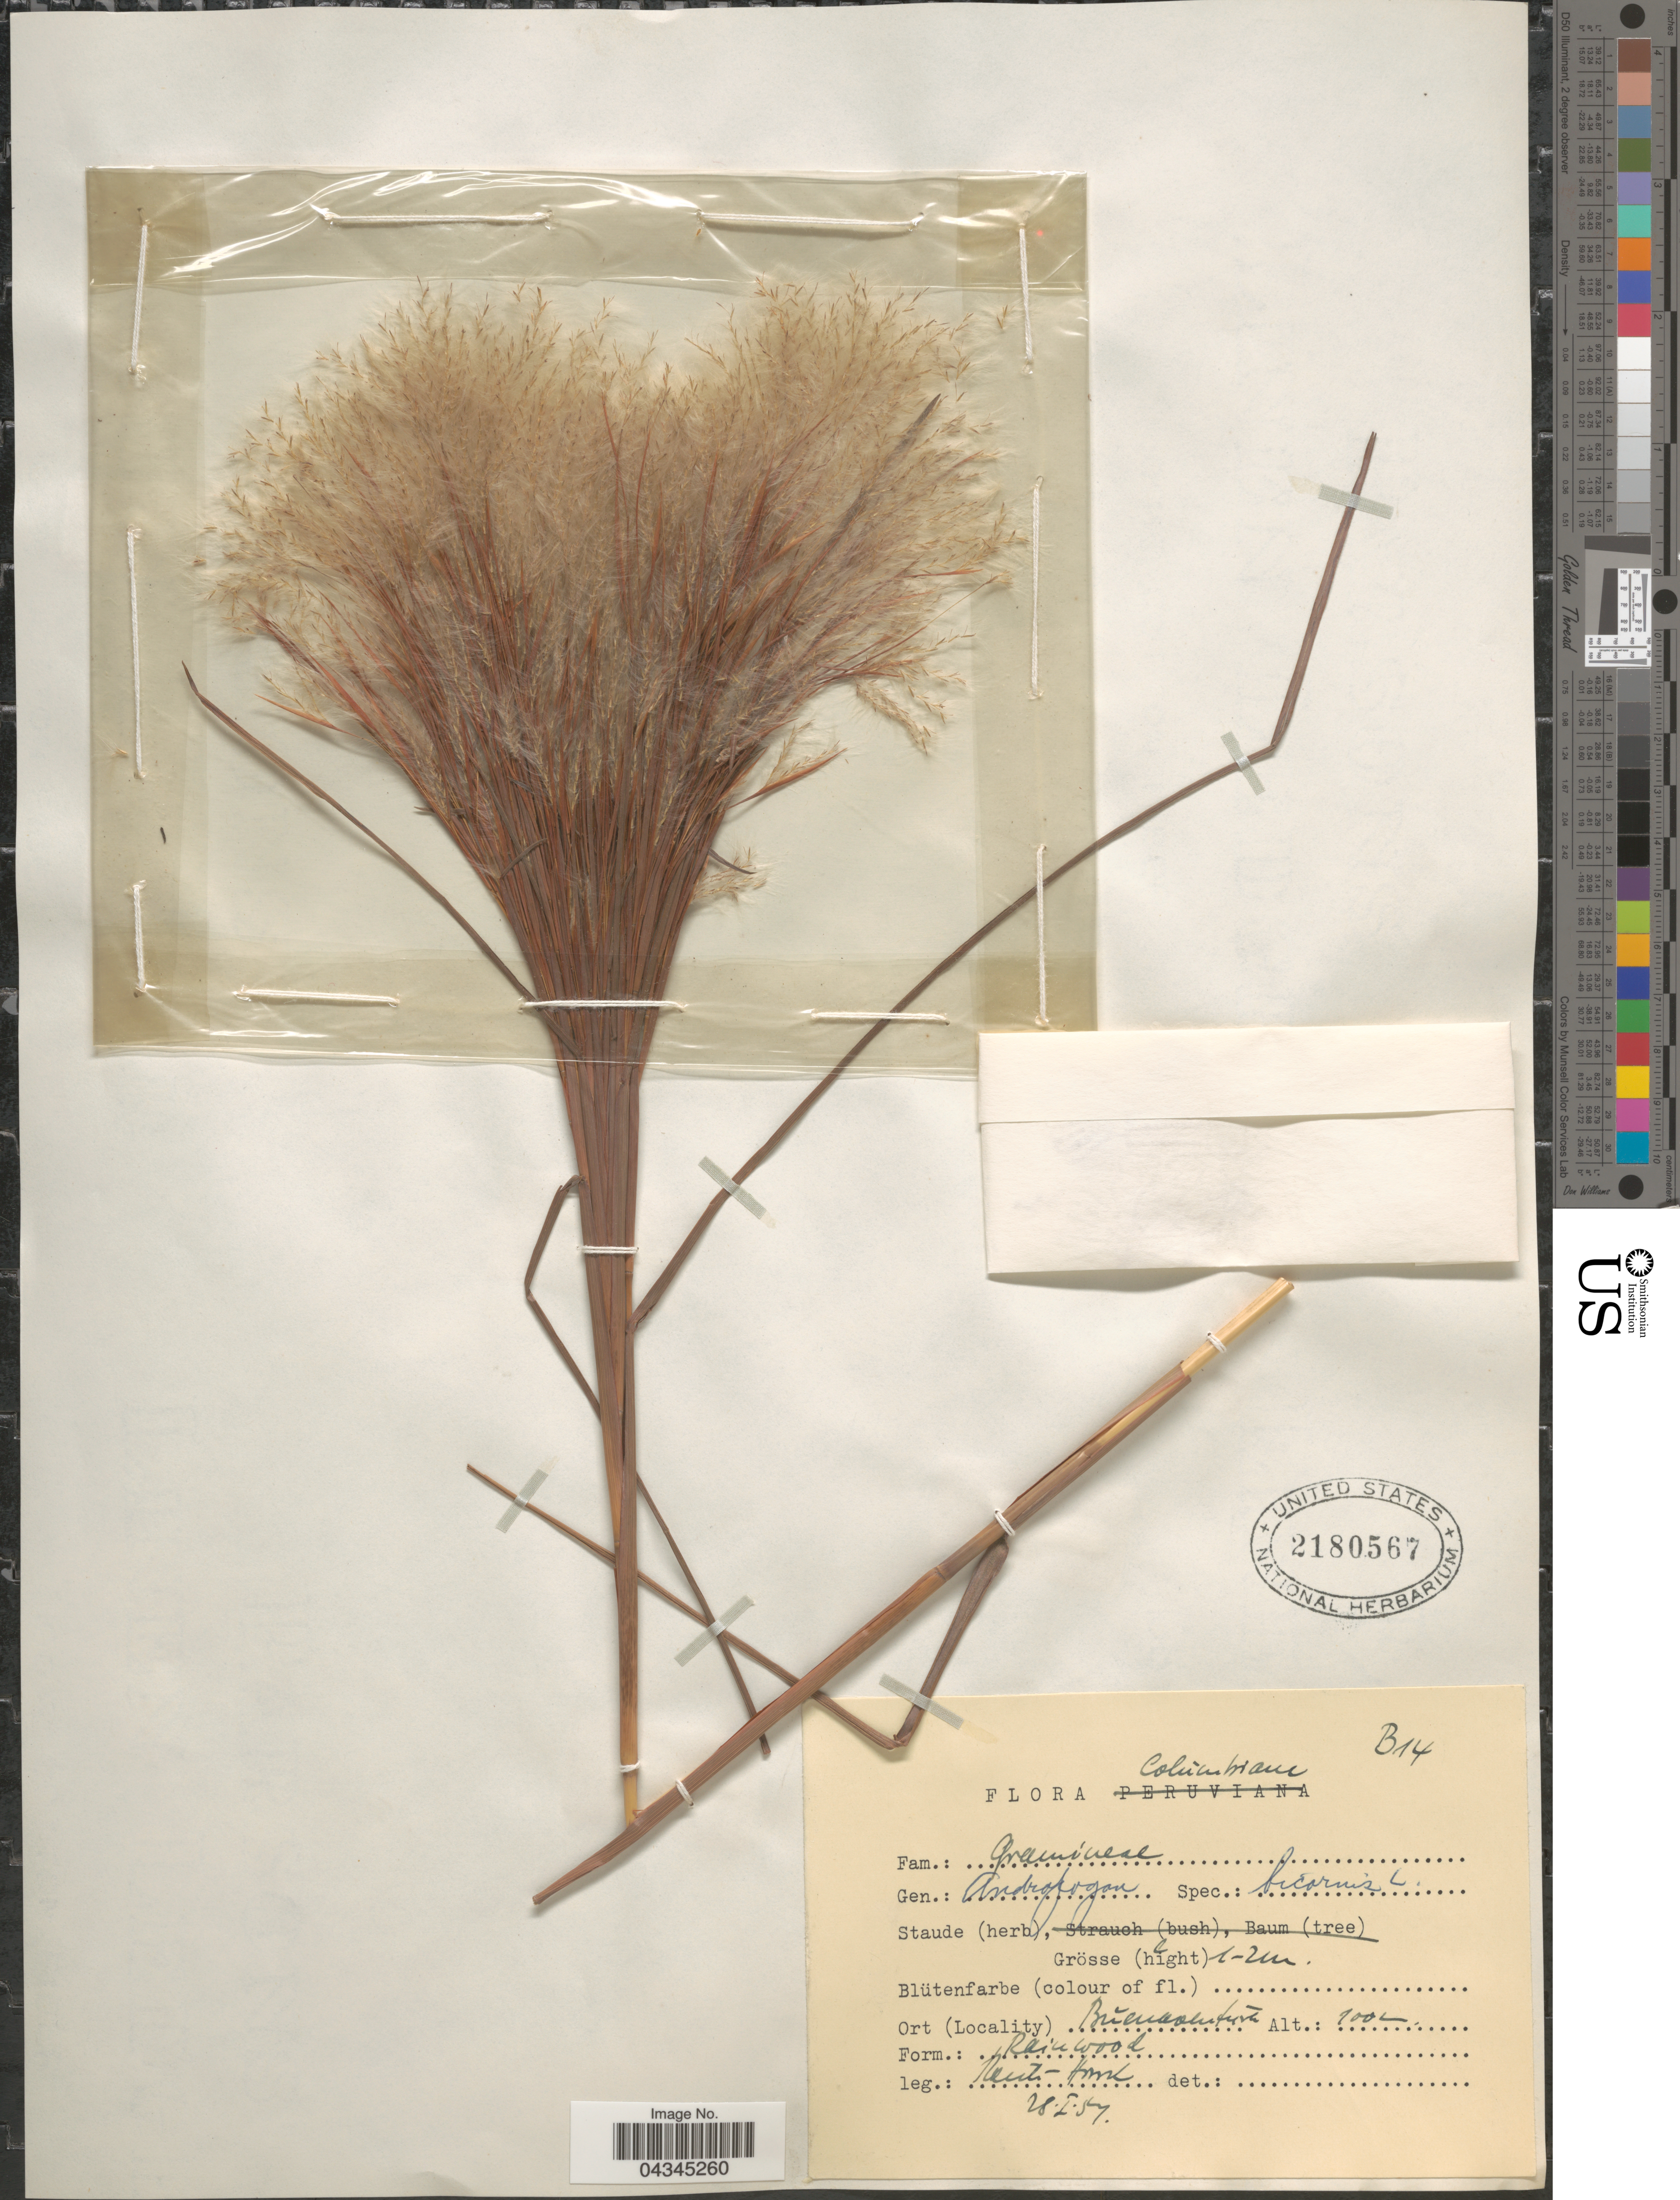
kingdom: Plantae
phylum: Tracheophyta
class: Liliopsida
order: Poales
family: Poaceae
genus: Andropogon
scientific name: Andropogon bicornis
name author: L.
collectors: -. Rauh & Hirsch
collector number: B14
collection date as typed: Transcribed d/m/y: 28/1/57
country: Colombia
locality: Buenaventura.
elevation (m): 100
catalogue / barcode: US 2180567